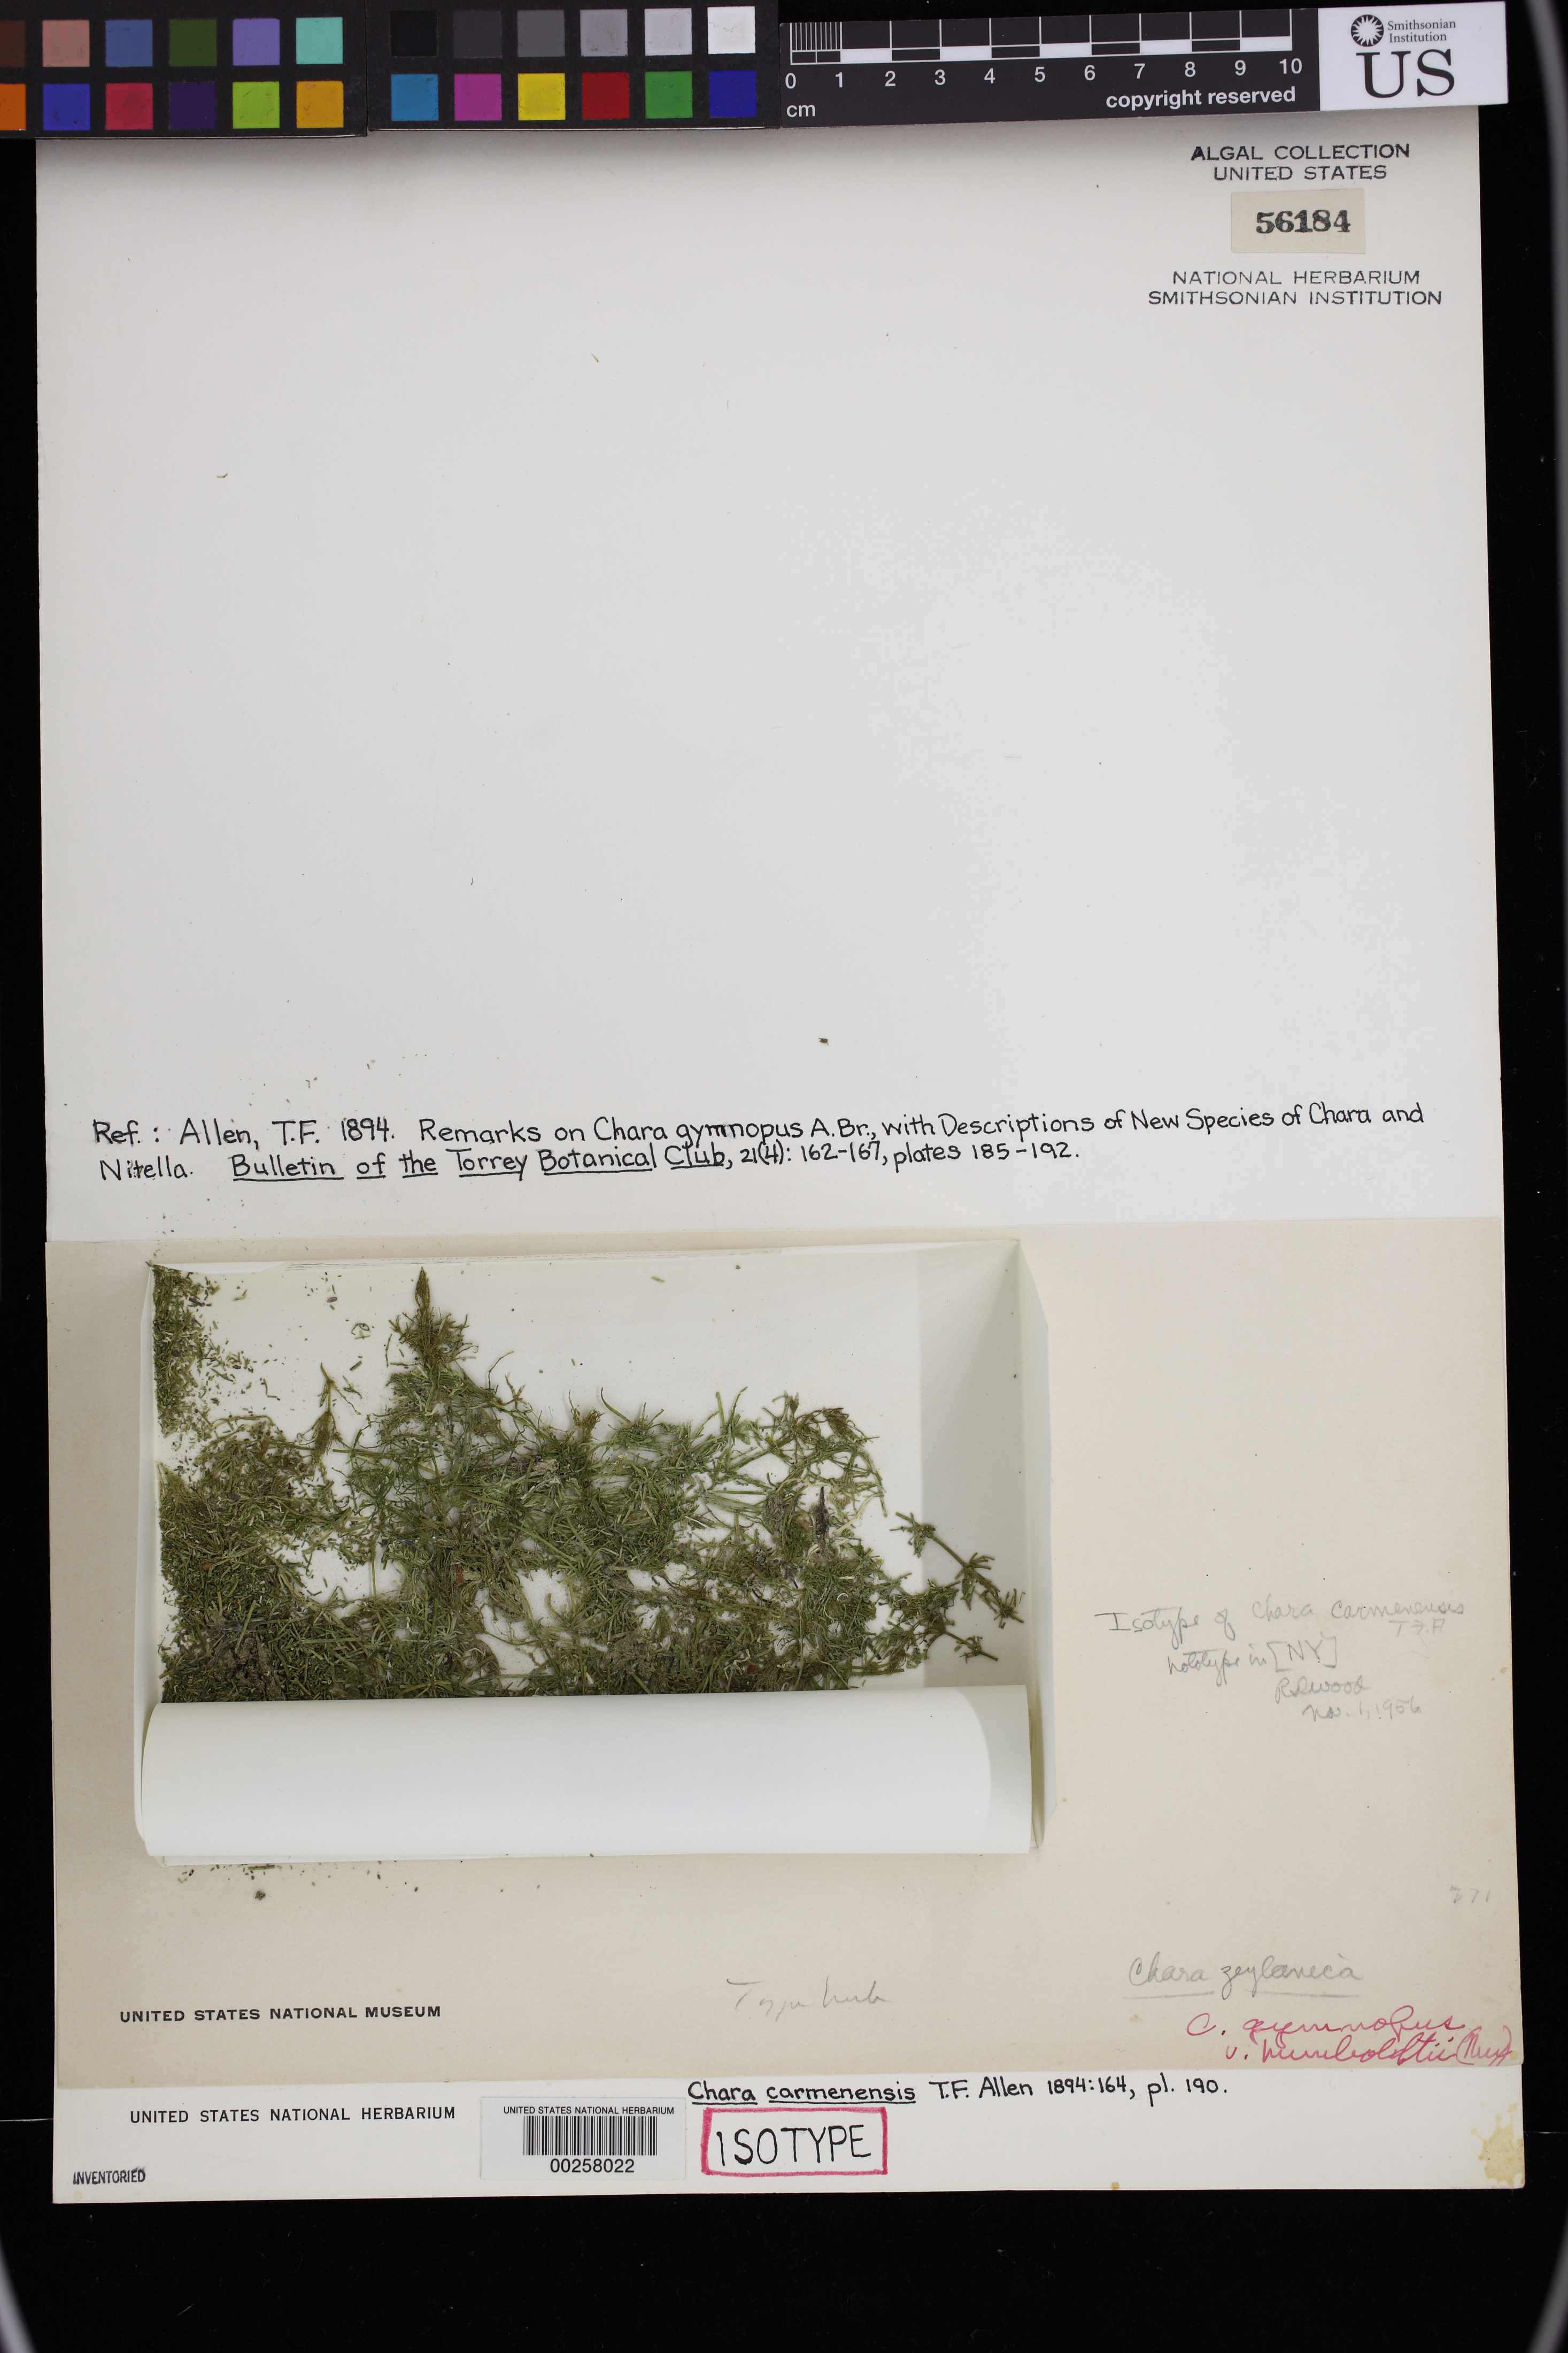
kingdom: Plantae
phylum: Charophyta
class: Charophyceae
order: Charales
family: Characeae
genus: Chara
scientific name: Chara carmenensis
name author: Allen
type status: Isotype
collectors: E. Palmer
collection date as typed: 06 Apr 1891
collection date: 1891-04-06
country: Mexico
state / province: Baja California Sur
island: Isla Carmen (Carmen Island)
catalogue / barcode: US 56184